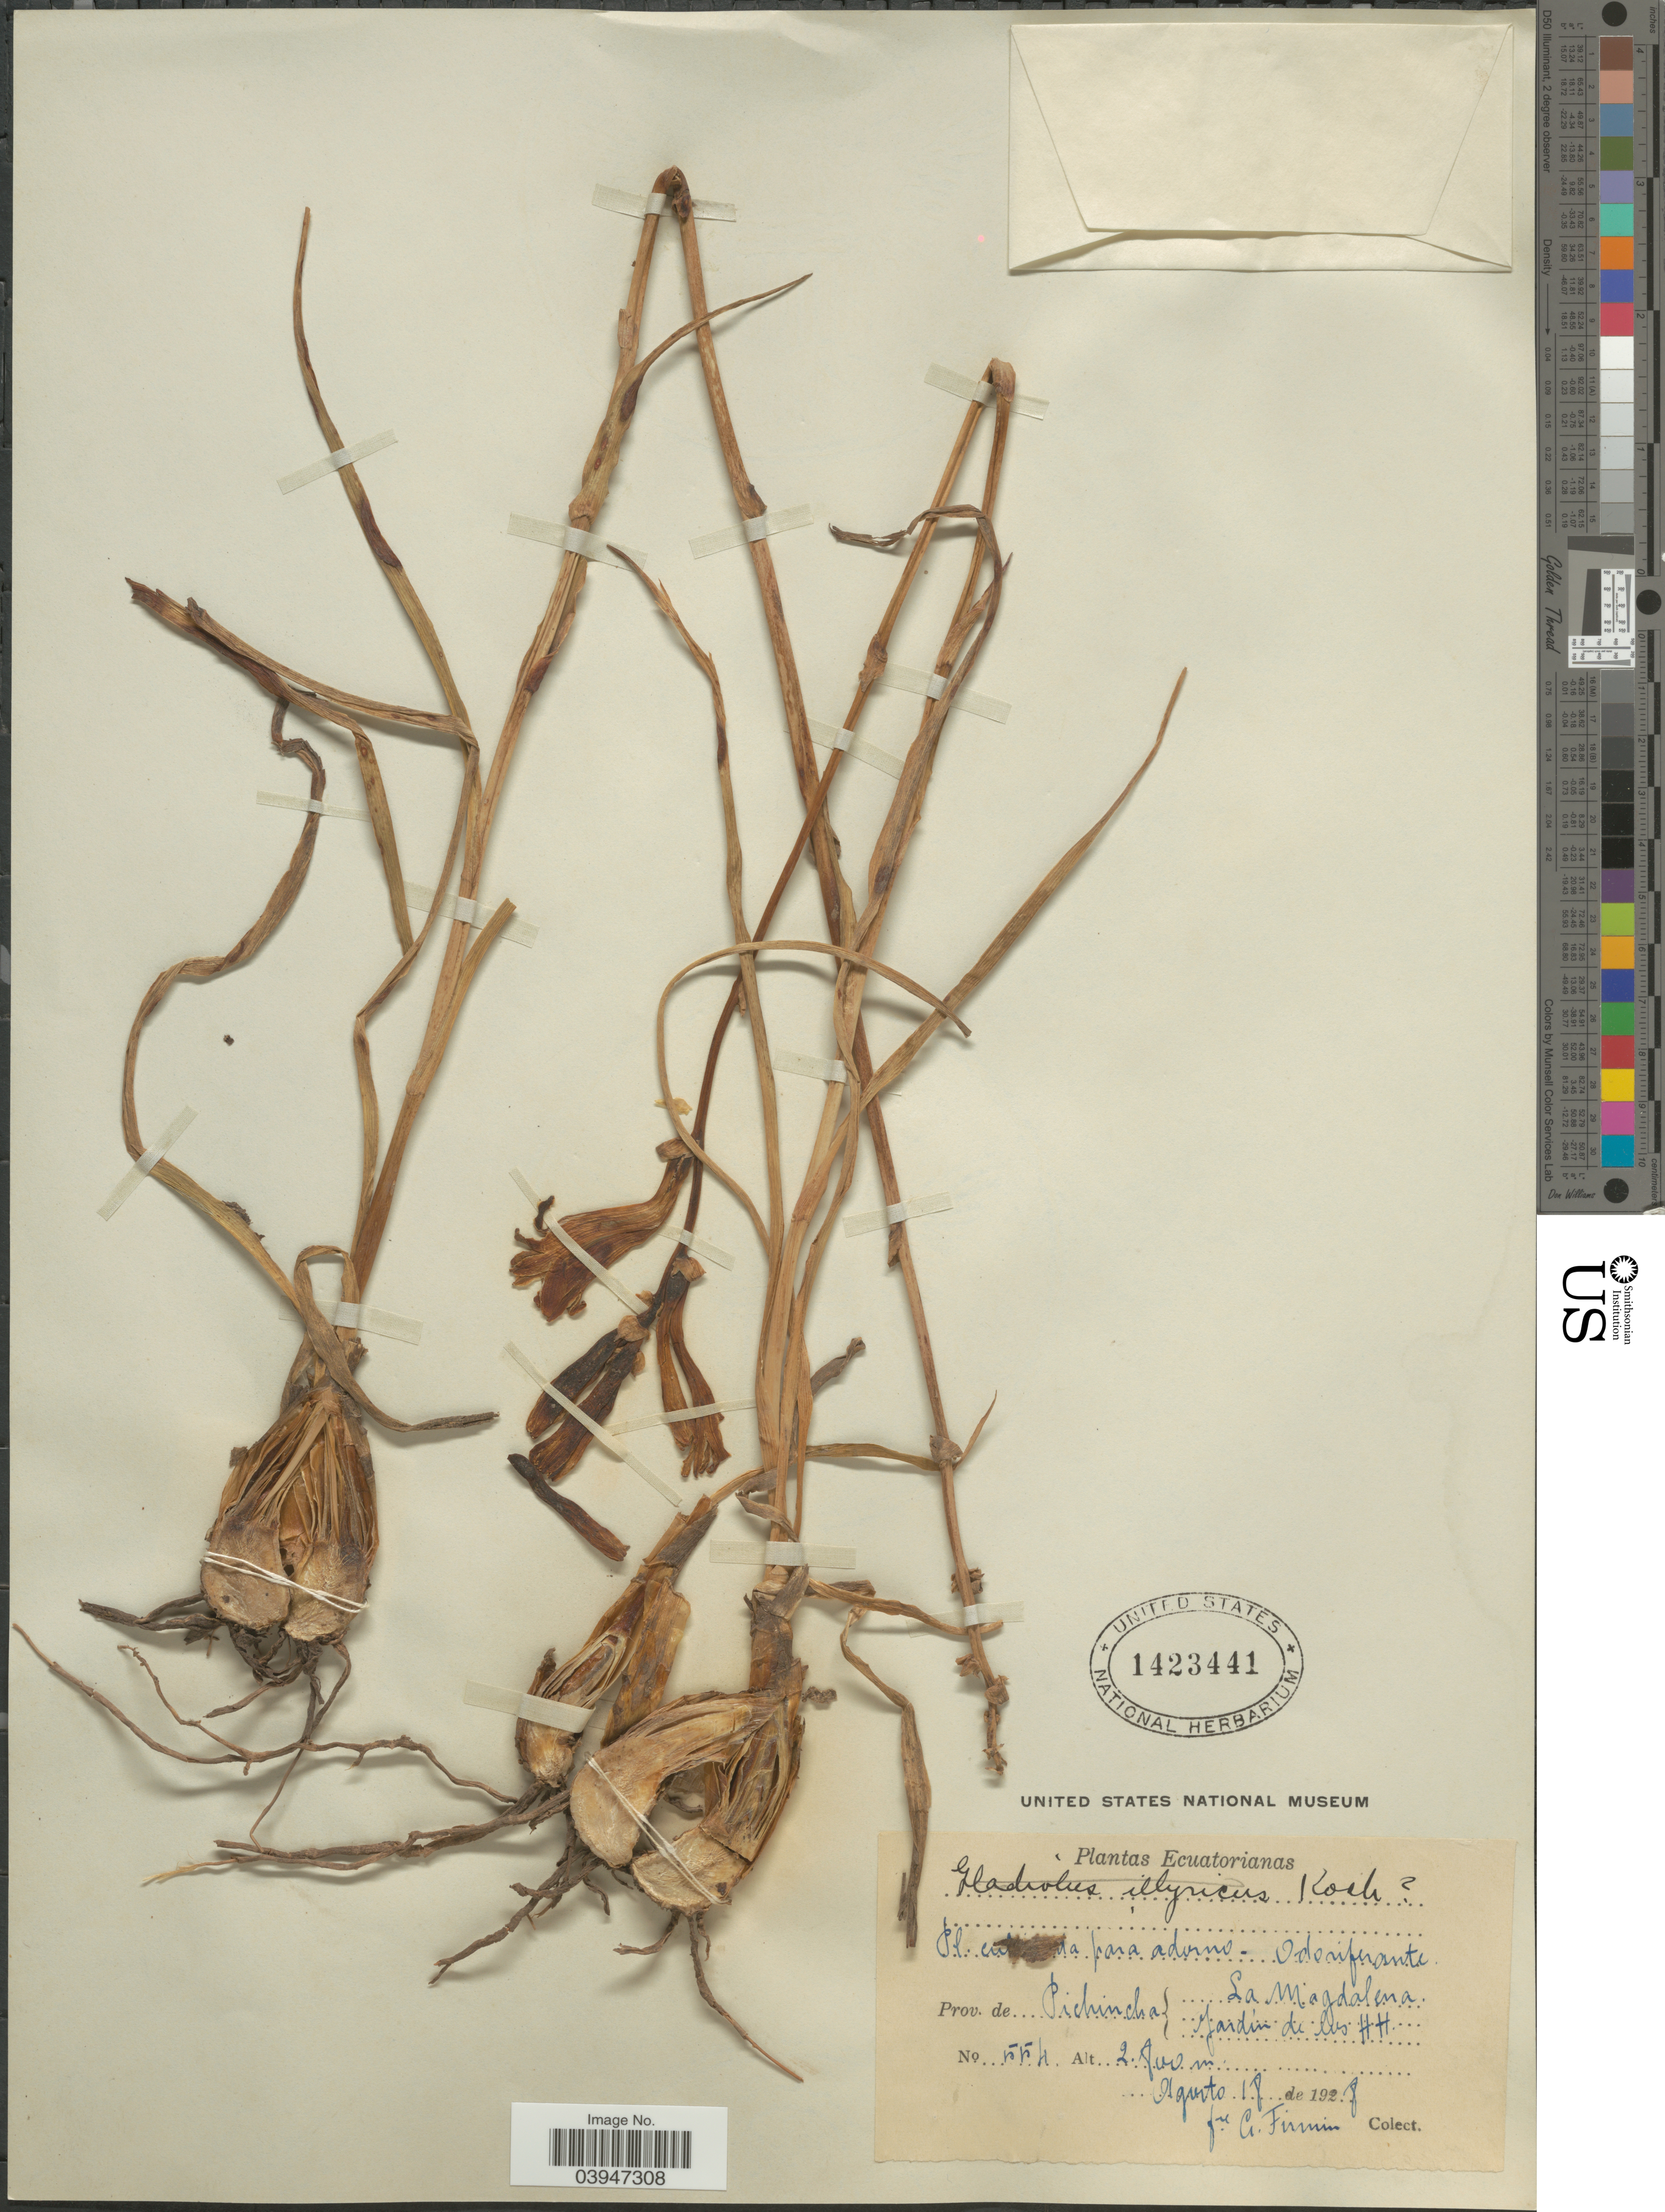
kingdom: Plantae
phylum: Tracheophyta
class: Liliopsida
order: Asparagales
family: Iridaceae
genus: Gladiolus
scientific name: Gladiolus illyricus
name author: W.D.J. Koch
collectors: F. Firmin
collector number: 554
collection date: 1928-08-18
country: Ecuador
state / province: Pichincha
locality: La Magdalena Jardin de las HH.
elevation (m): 2800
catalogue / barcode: US 1423441